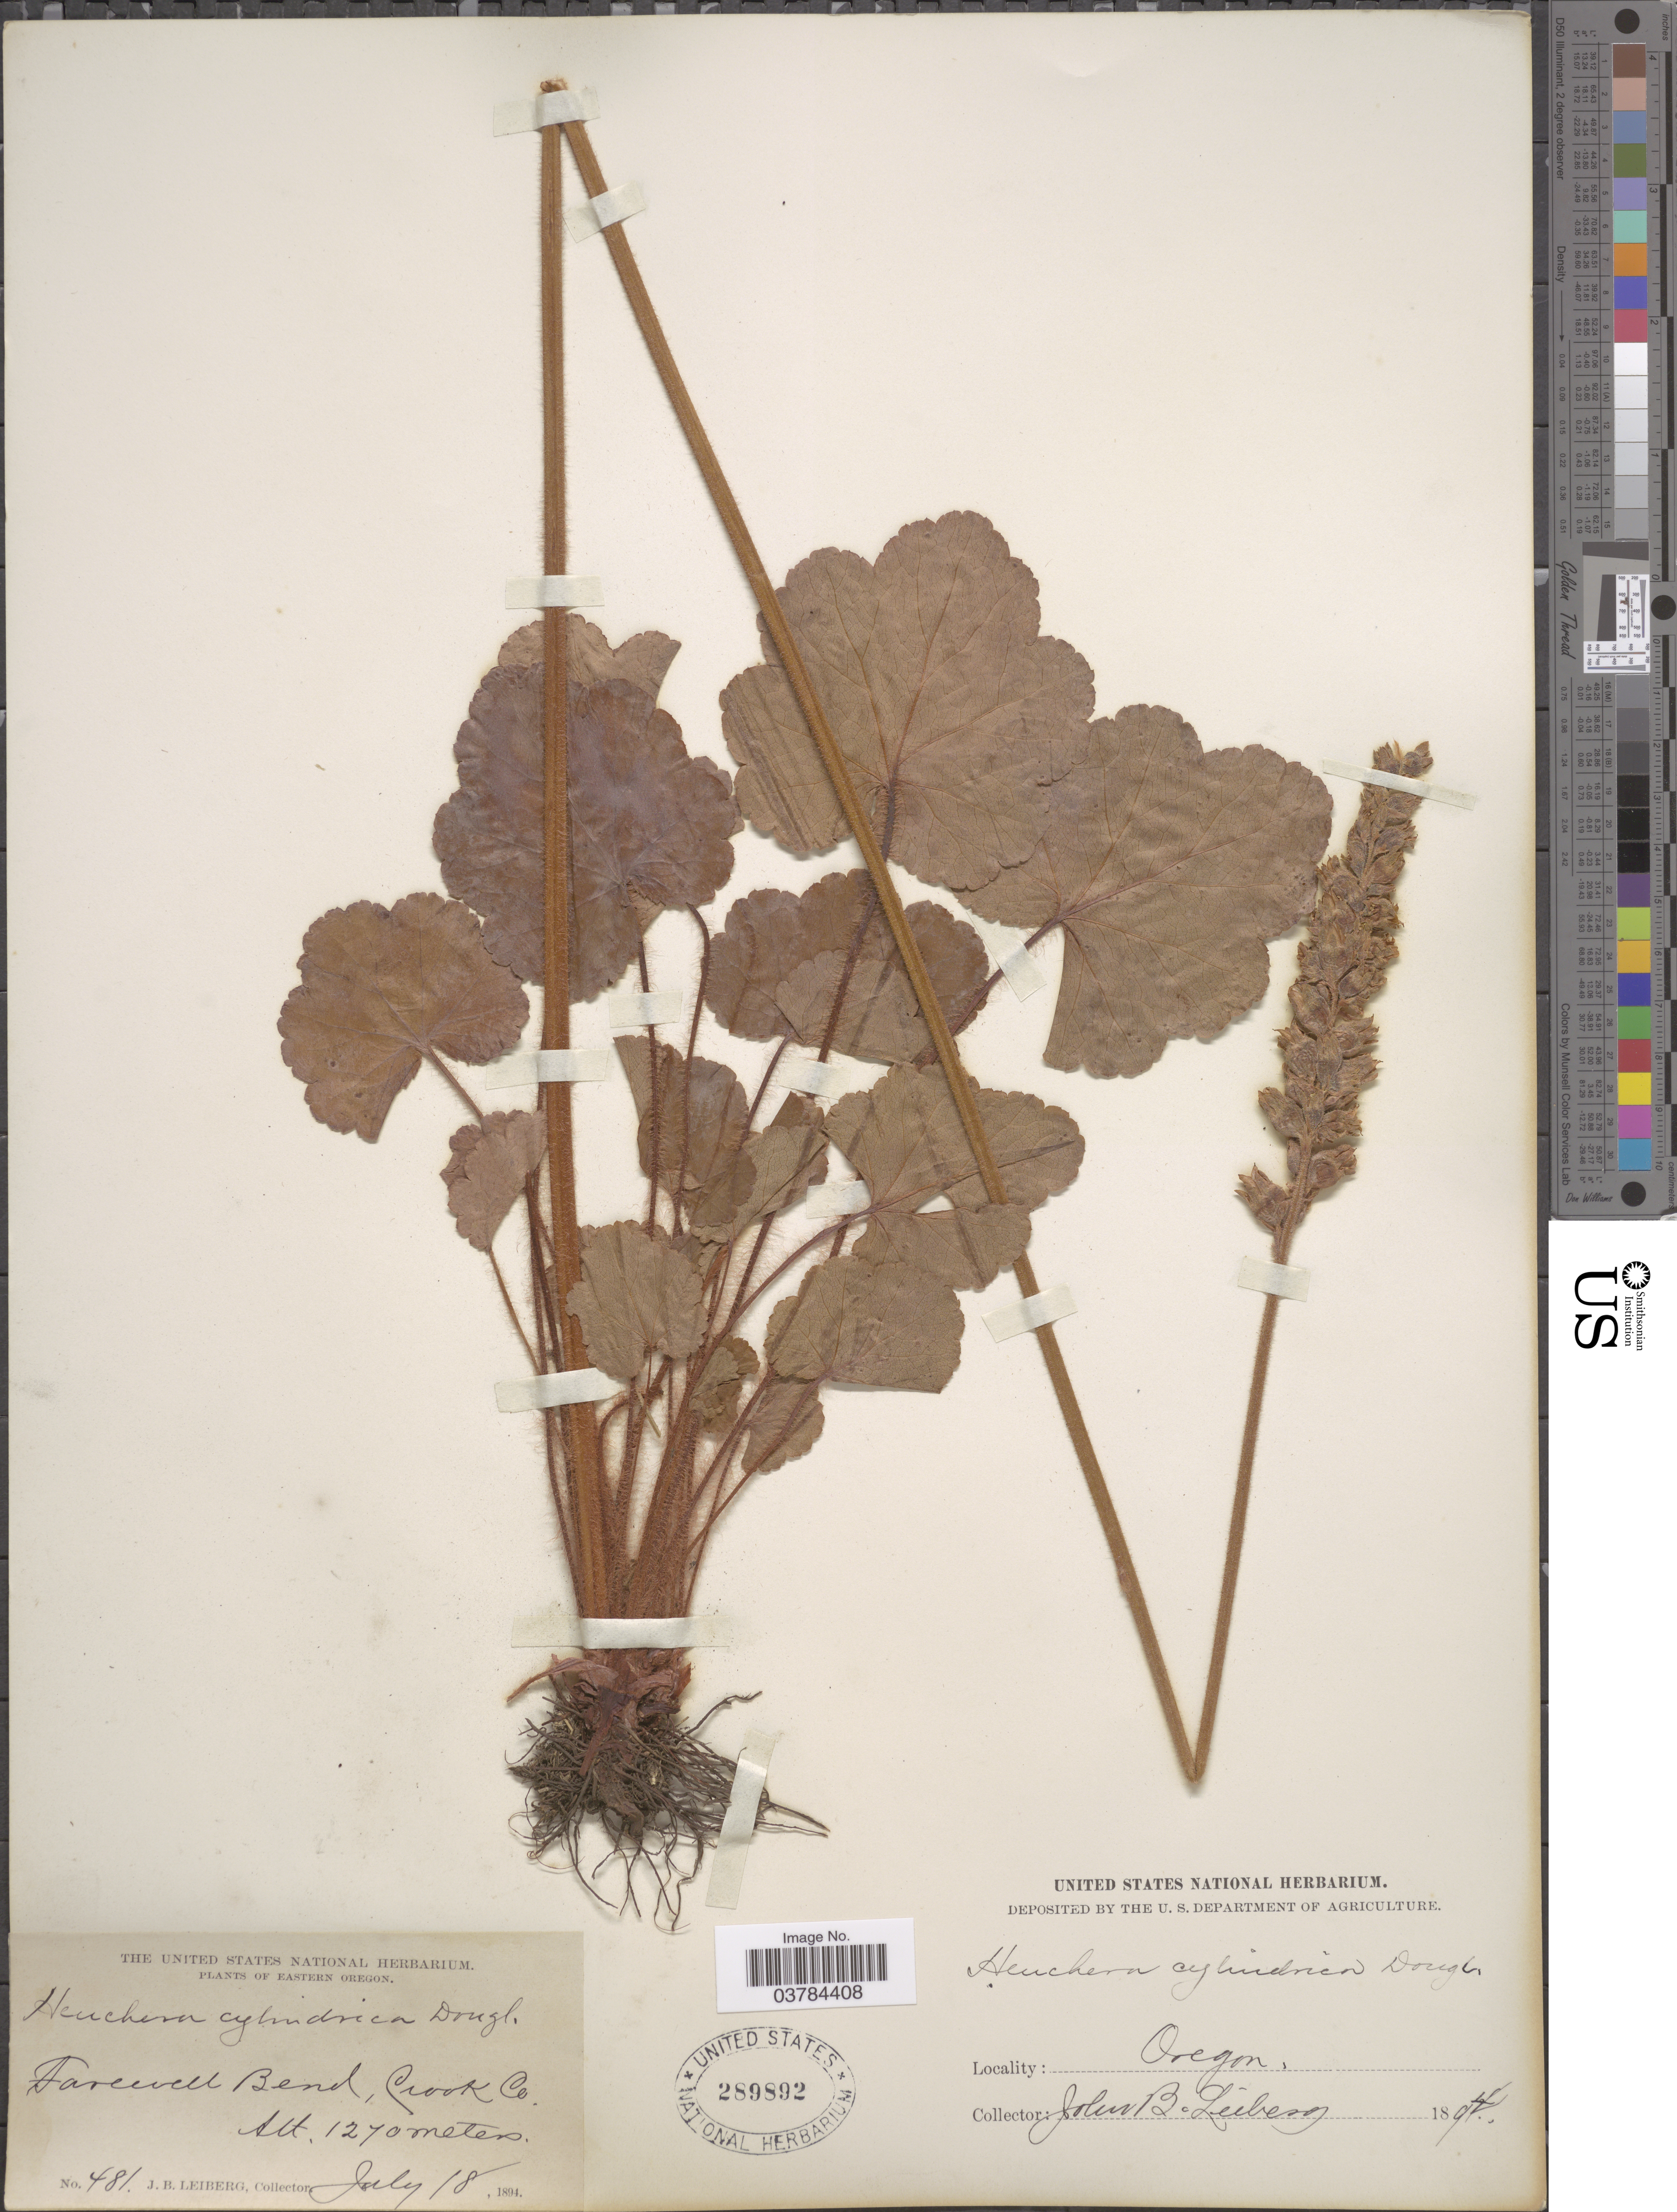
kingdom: Plantae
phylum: Tracheophyta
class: Magnoliopsida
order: Saxifragales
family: Saxifragaceae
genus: Heuchera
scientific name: Heuchera cylindrica var. cylindrica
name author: Douglas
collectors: J. B. Leiberg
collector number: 481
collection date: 1894-07-18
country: United States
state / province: Oregon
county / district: Crook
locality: Eastern Oregon. Farewell Bend, Crook Co.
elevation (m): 1270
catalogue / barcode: US 289892